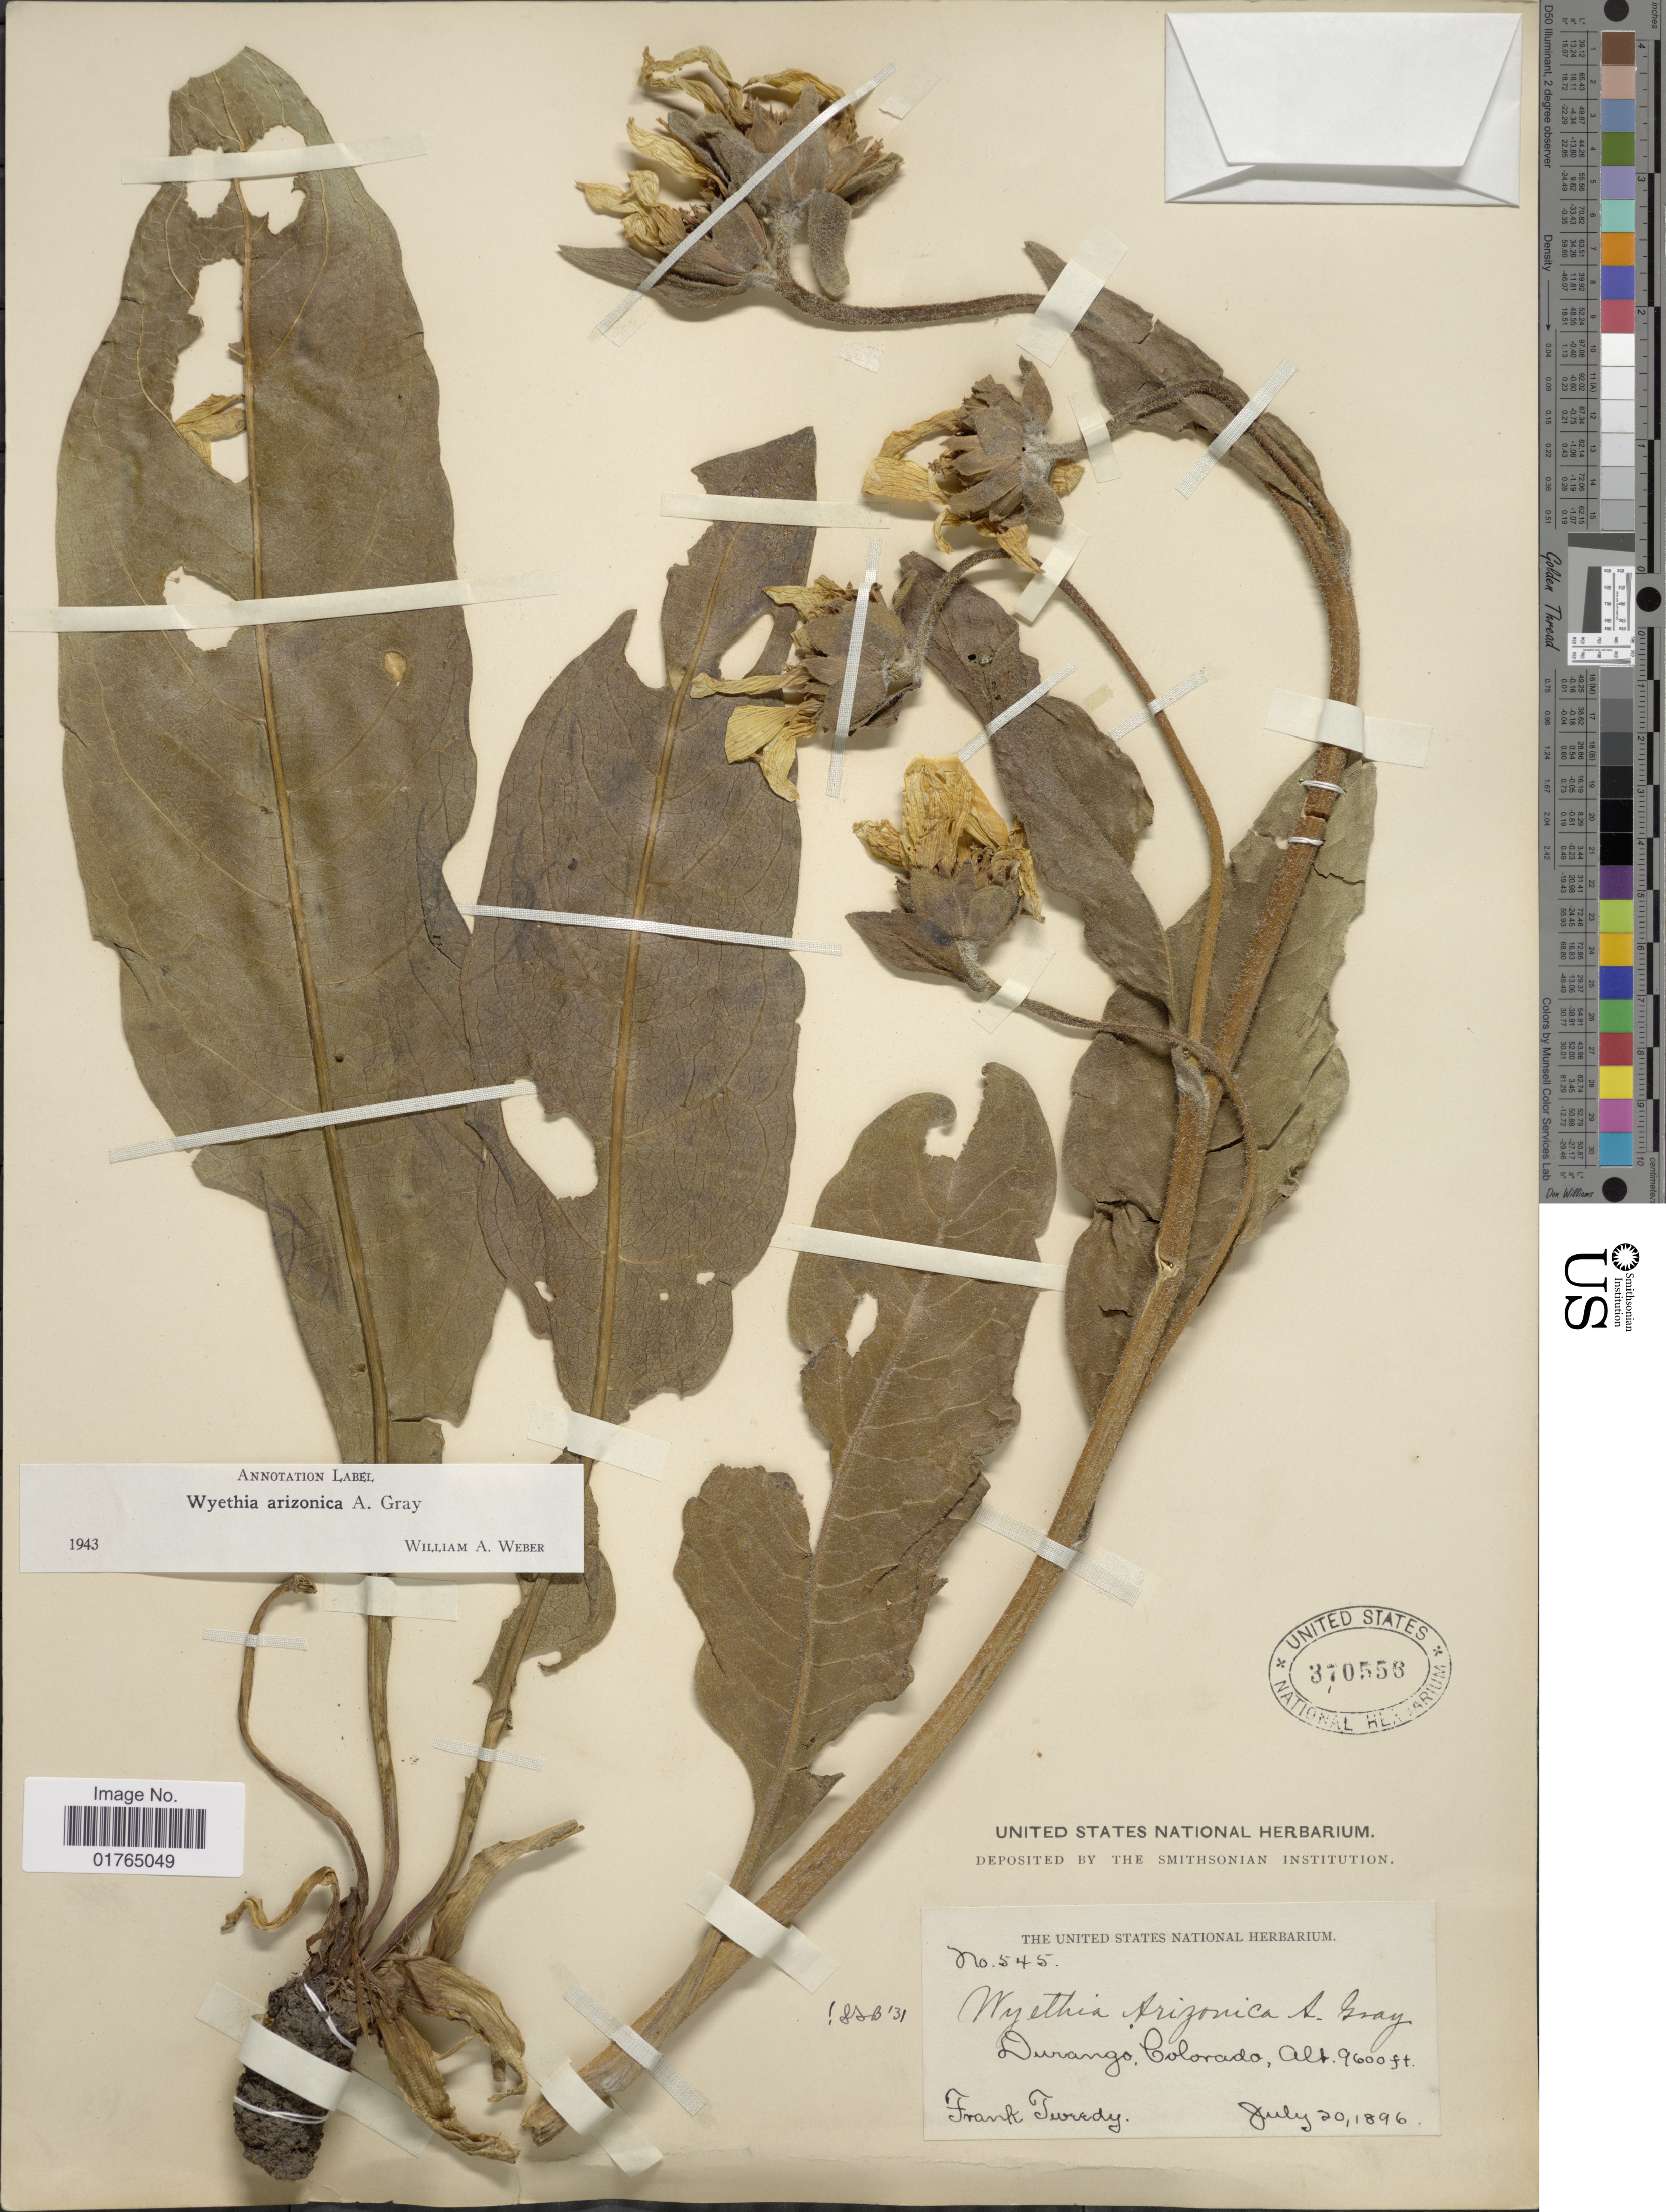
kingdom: Plantae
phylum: Tracheophyta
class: Magnoliopsida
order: Asterales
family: Asteraceae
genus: Wyethia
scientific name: Wyethia arizonica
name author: A. Gray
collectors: F. Tweedy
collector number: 545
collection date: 1896-07-20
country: United States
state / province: Colorado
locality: Durango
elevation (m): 2926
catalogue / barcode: US 370556